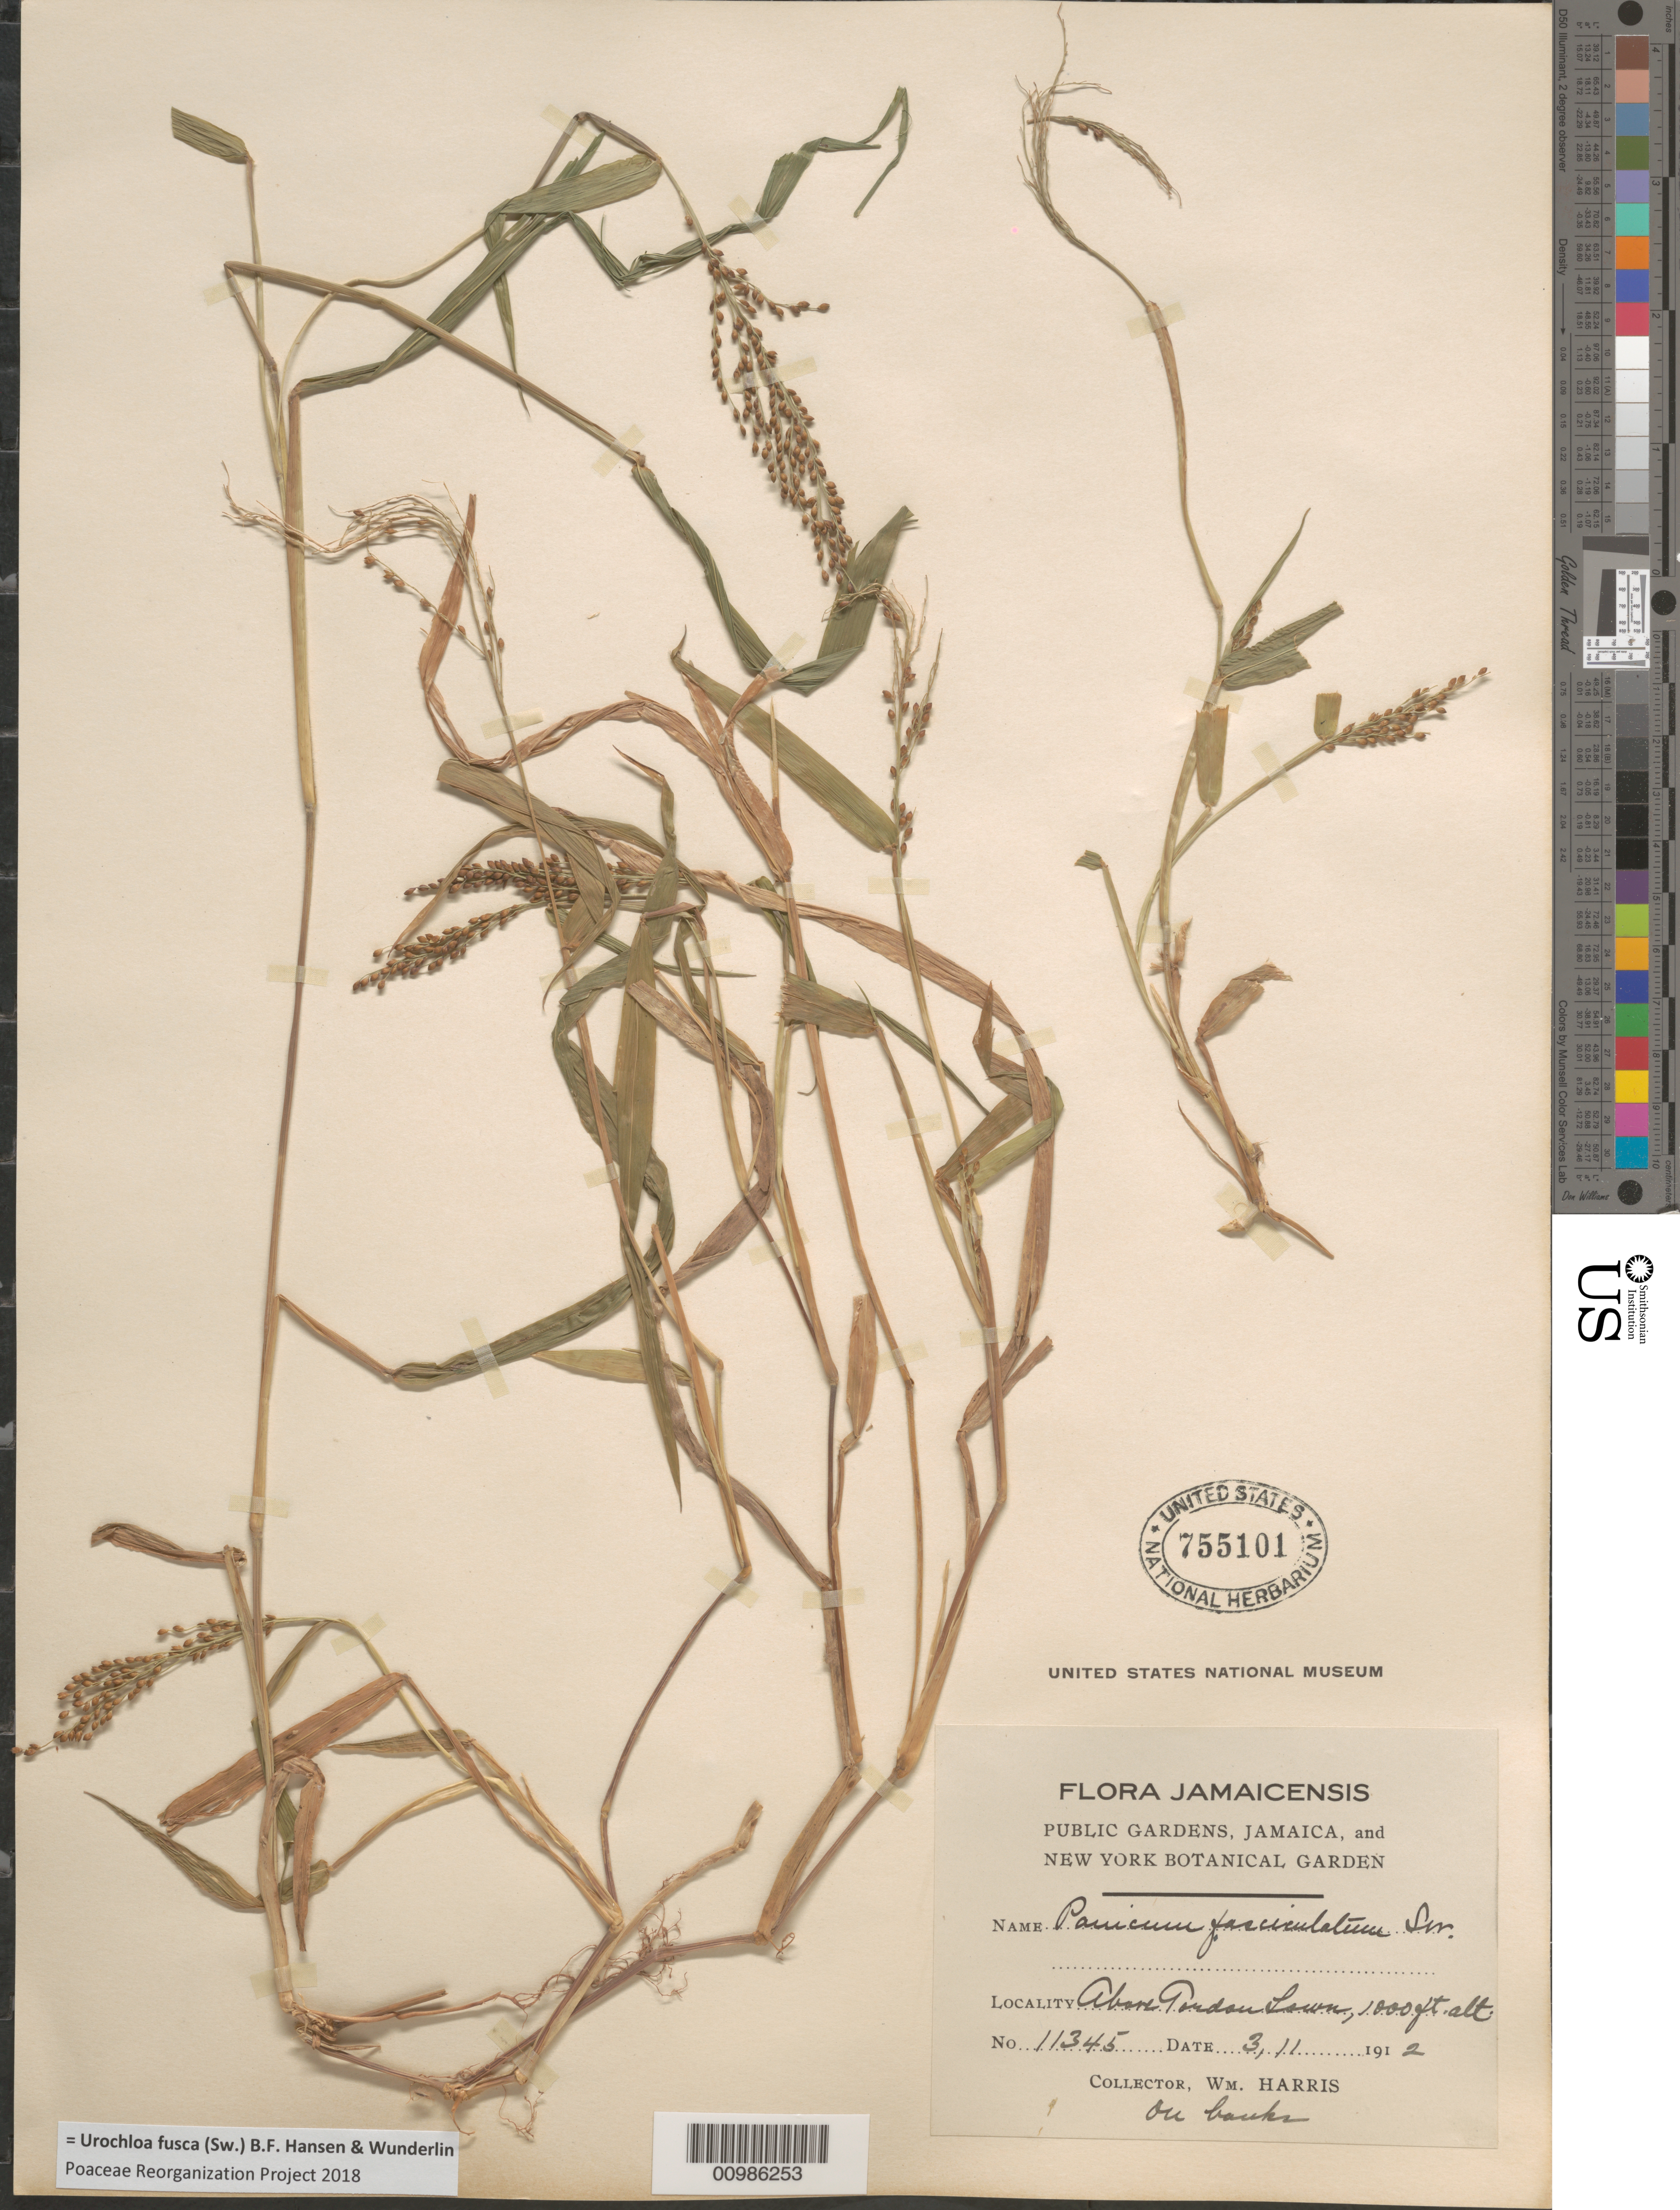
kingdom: Plantae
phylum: Tracheophyta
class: Liliopsida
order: Poales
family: Poaceae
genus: Brachiaria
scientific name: Brachiaria fasciculata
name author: (Sw.) Parodi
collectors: W. H. Harris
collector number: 11345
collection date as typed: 11 Mar 1912 to 03 Nov 1912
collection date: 1912-03-11/1912-11-03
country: Jamaica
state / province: Saint Andrew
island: Jamaica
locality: Gordon Town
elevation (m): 305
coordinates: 0 N, 0 E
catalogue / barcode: US 755101